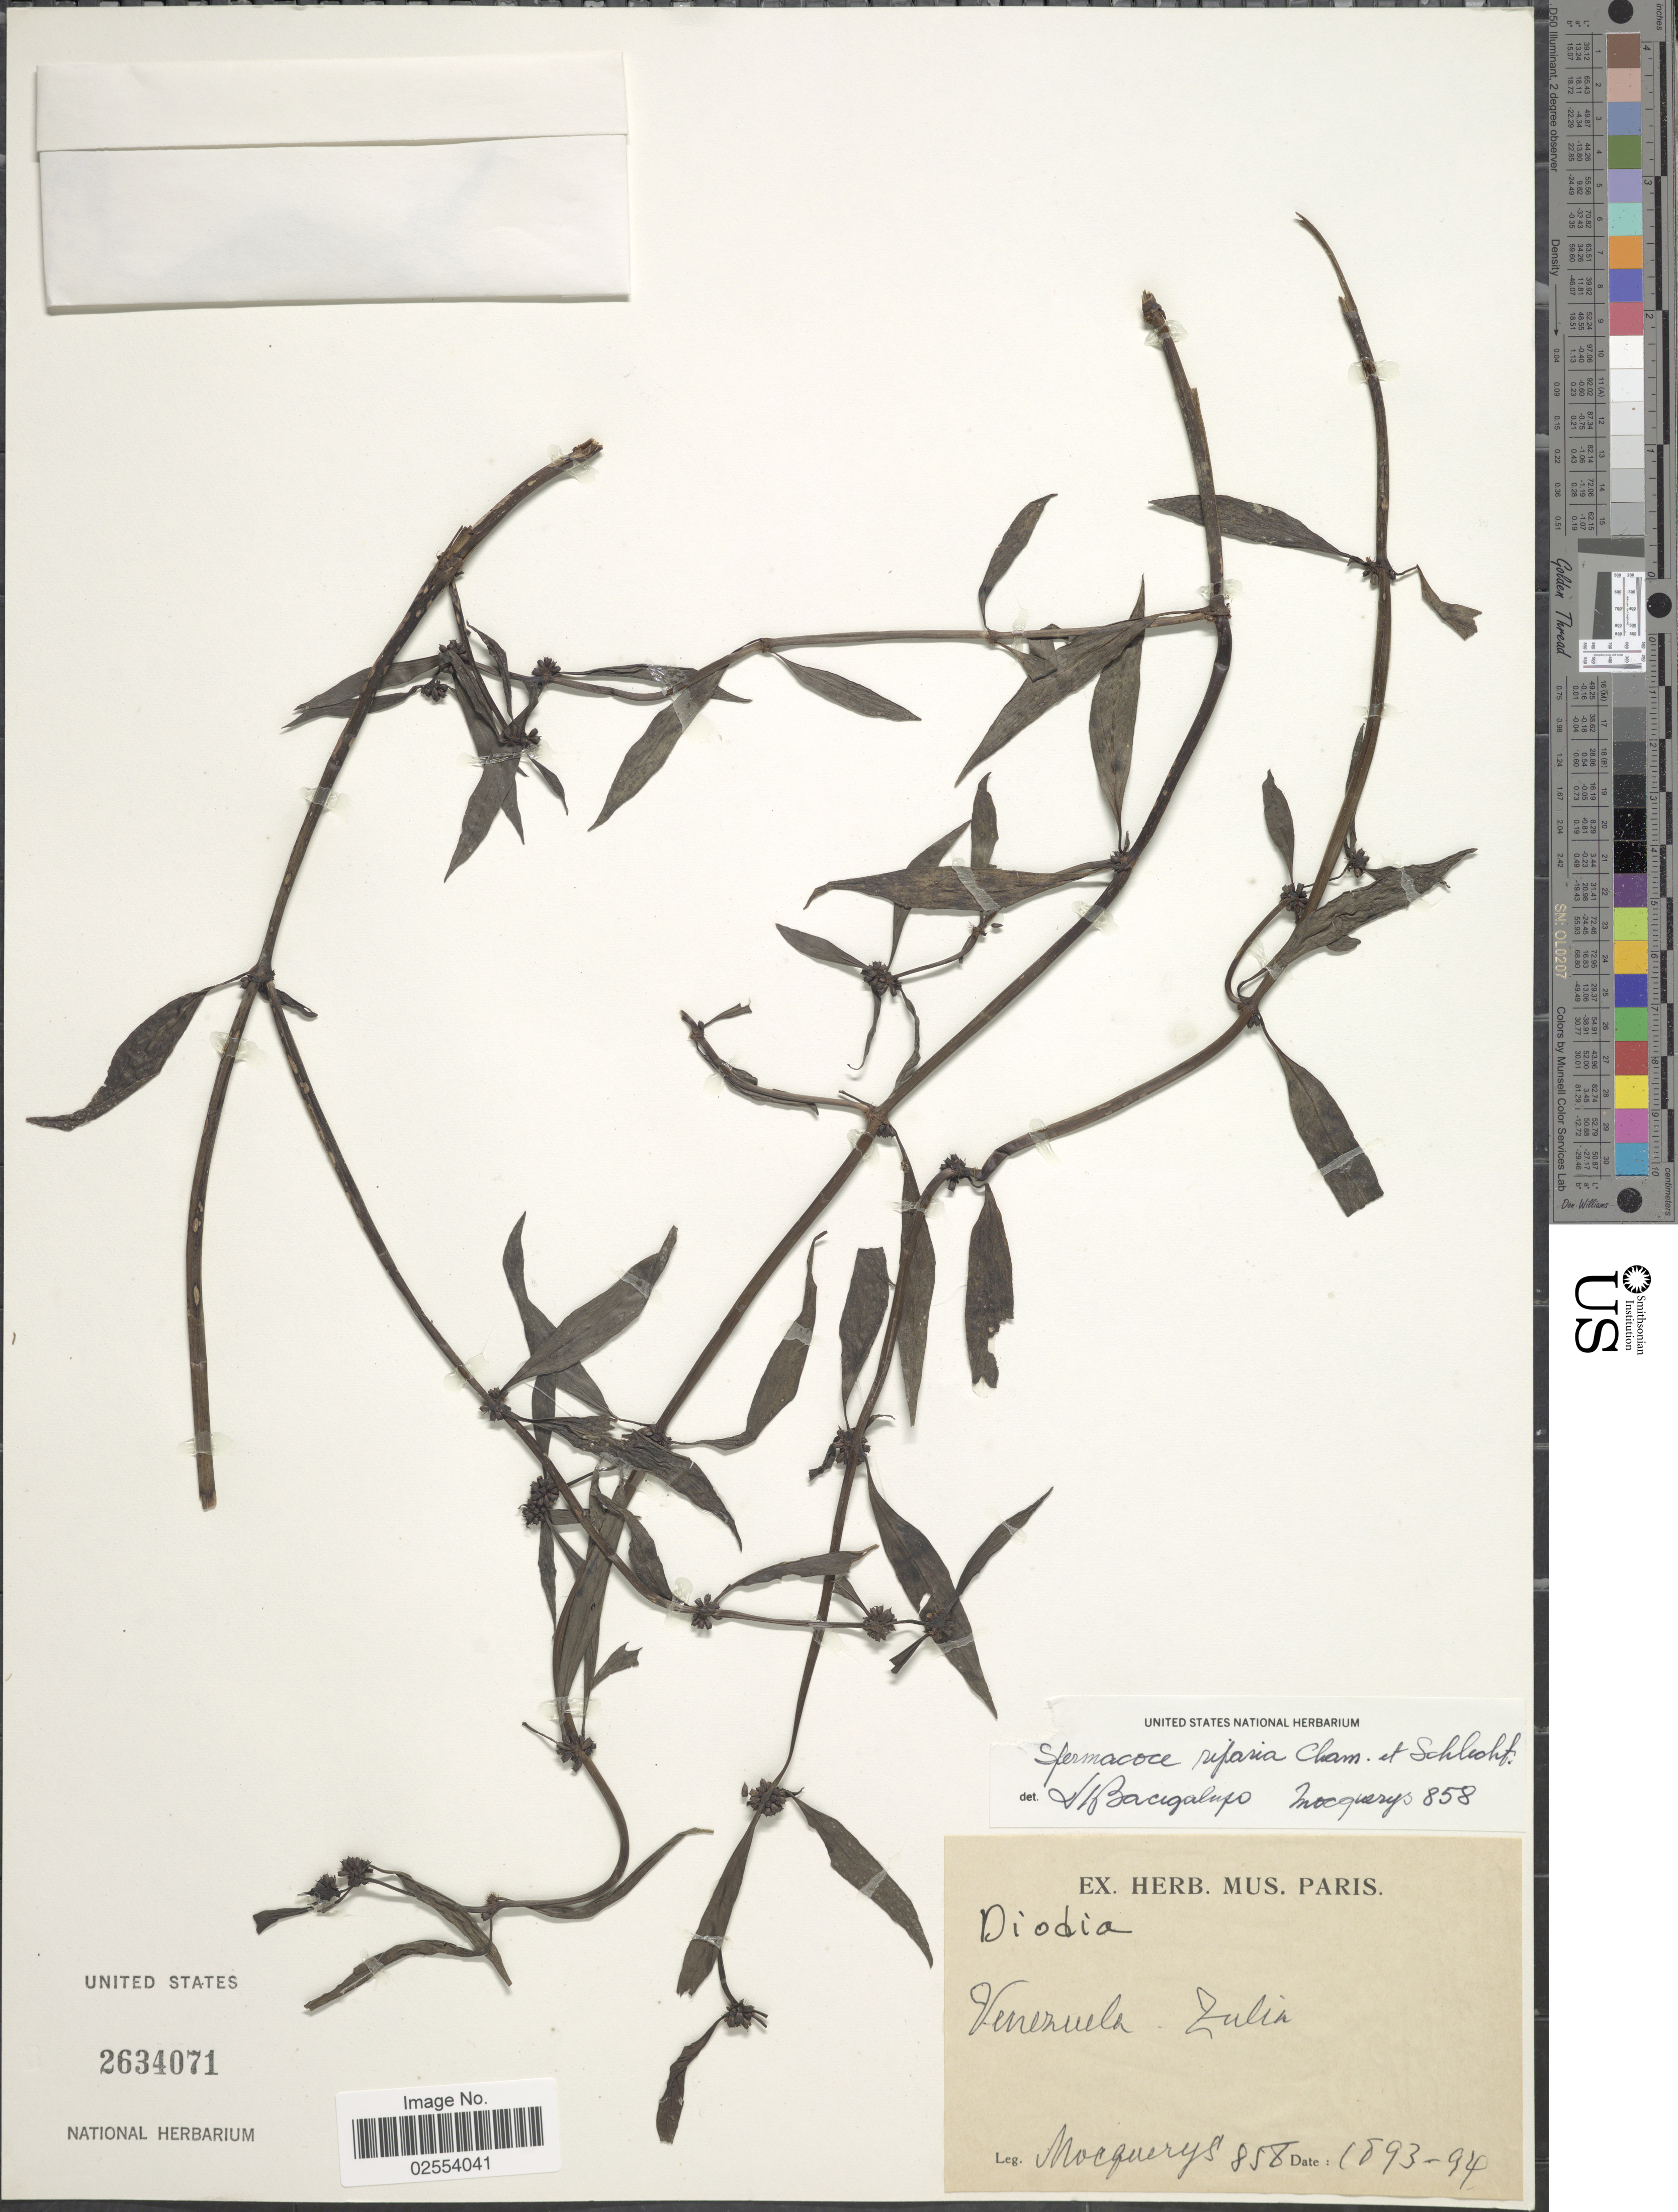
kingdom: Plantae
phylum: Tracheophyta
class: Magnoliopsida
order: Gentianales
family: Rubiaceae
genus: Spermacoce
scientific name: Spermacoce riparia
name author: Cham. & Schltdl.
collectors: A. Mocquerys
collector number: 858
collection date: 1893/1894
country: Venezuela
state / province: Zulia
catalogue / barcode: US 2634071